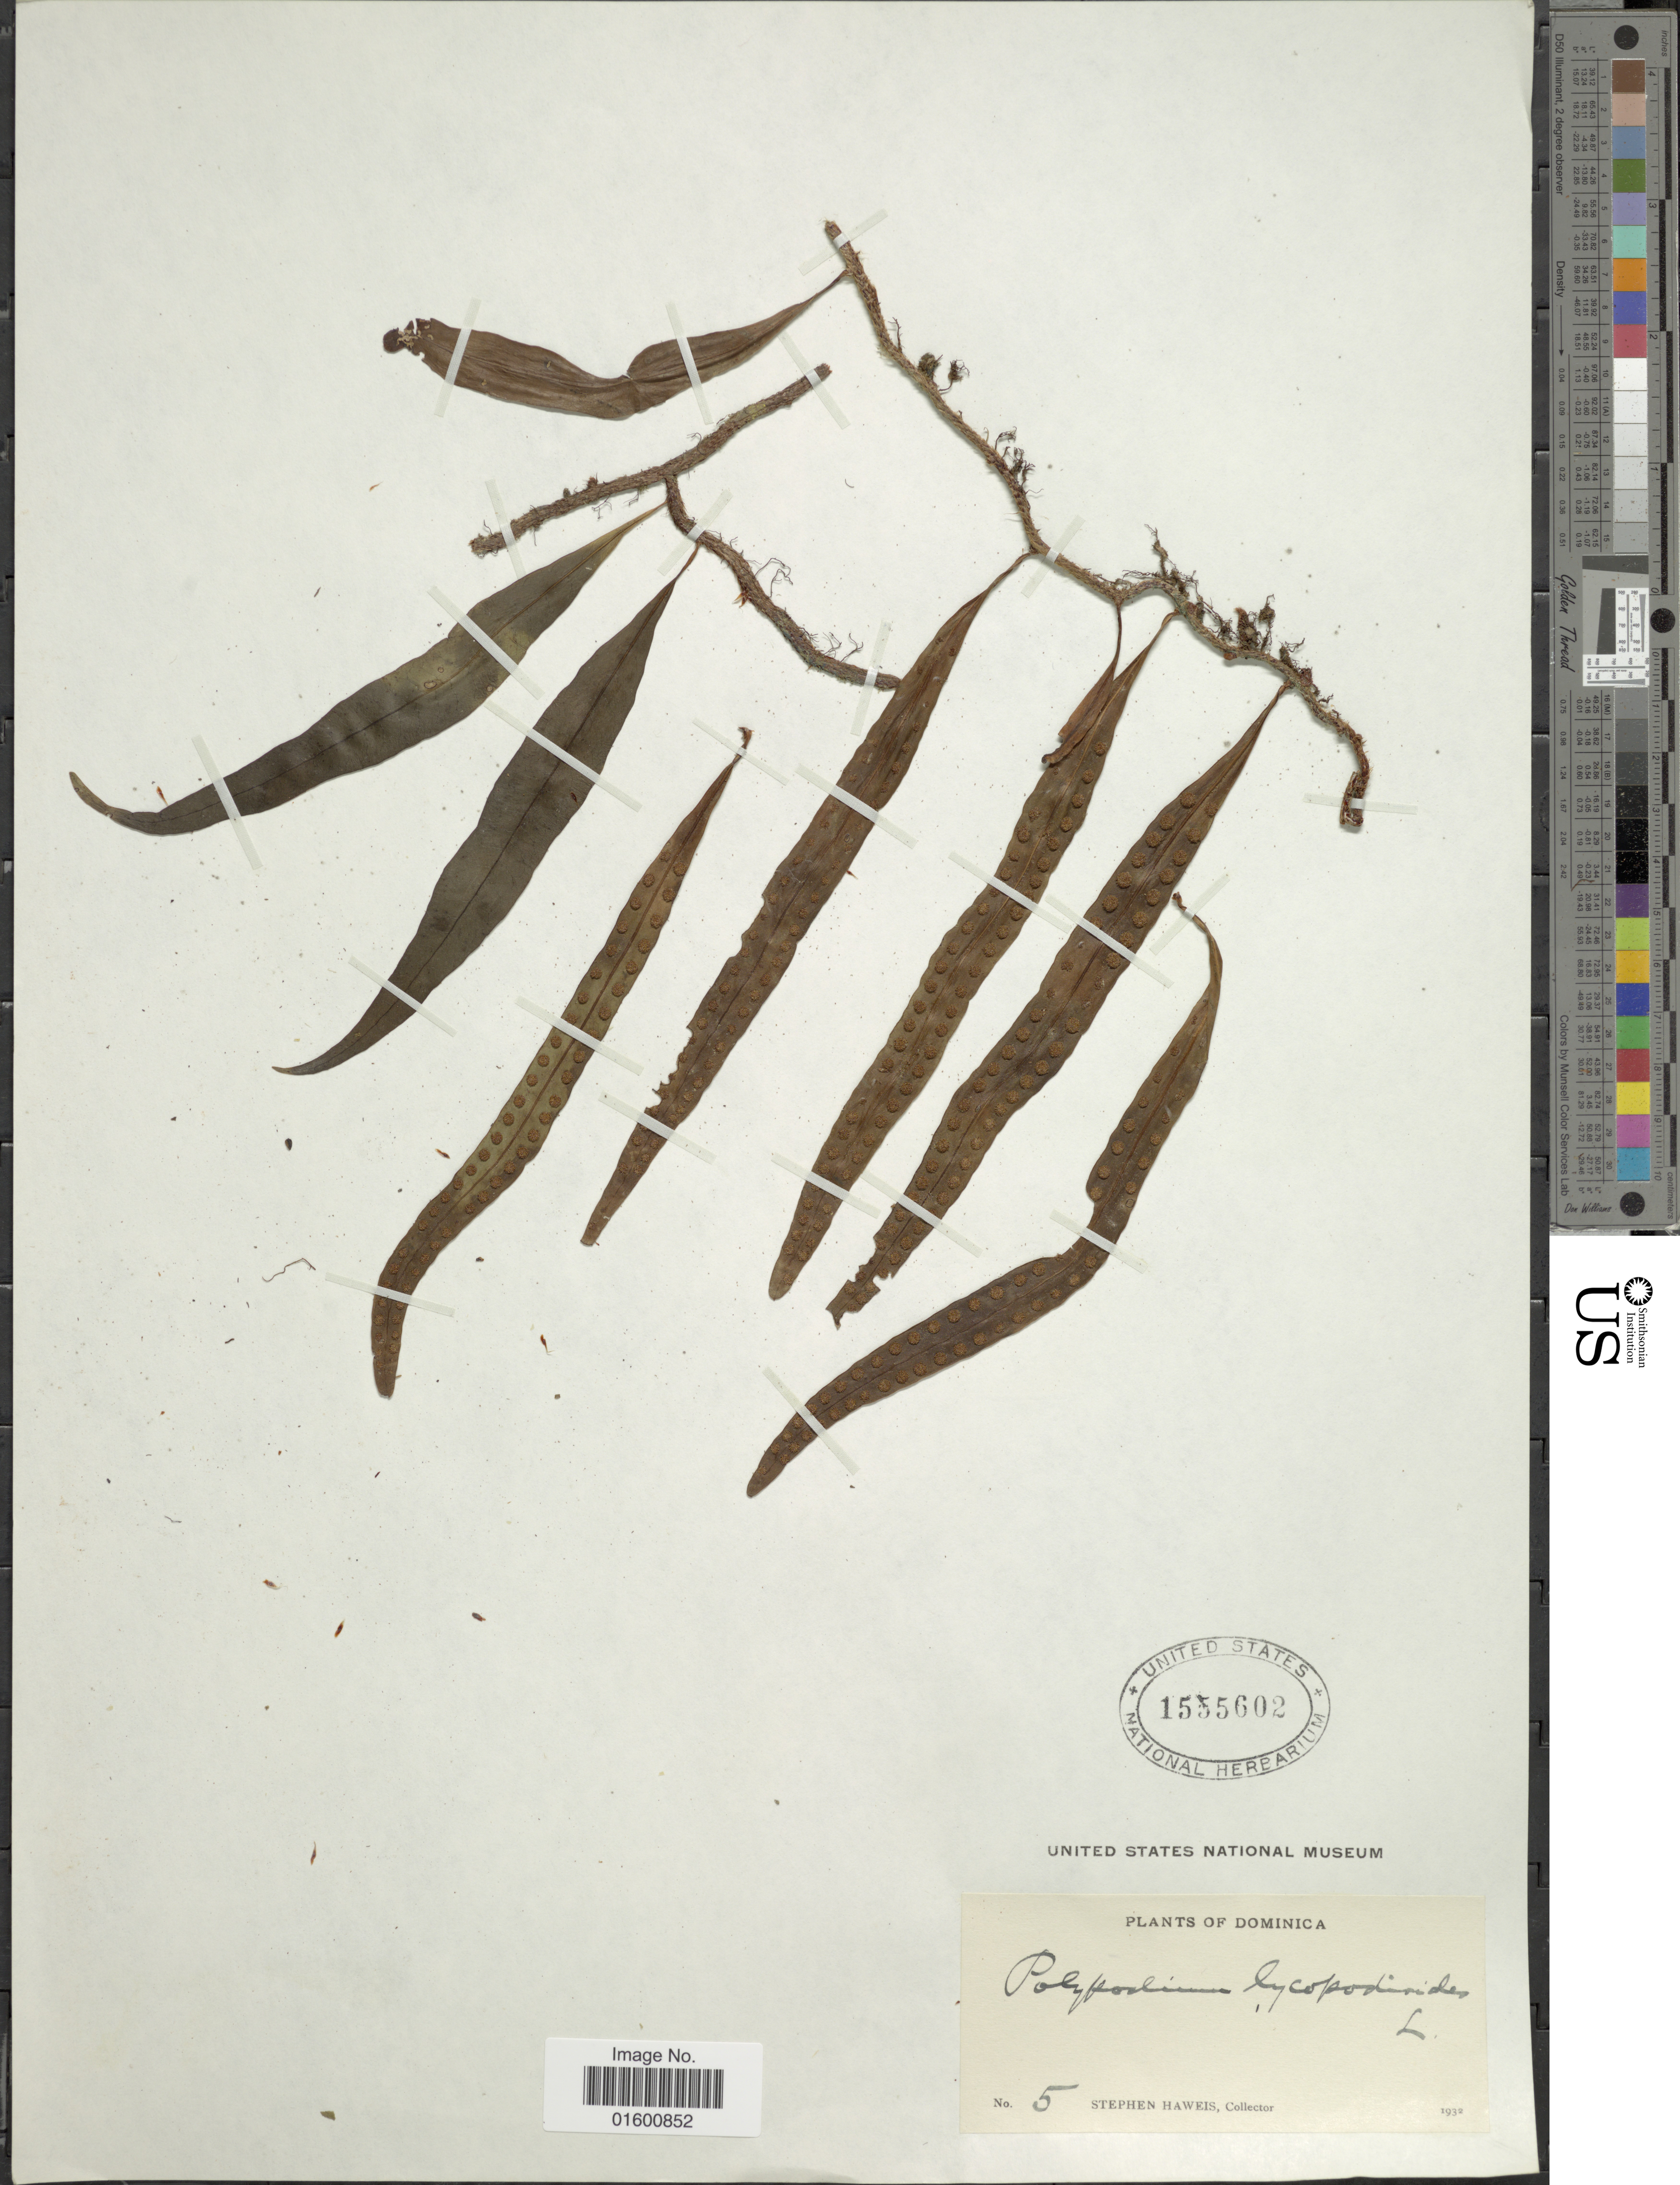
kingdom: Plantae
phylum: Tracheophyta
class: Polypodiopsida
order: Polypodiales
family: Polypodiaceae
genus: Microgramma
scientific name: Microgramma lycopodioides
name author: (L.) Copel.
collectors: S. Haweis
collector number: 5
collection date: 1932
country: Dominica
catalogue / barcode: US 1555602